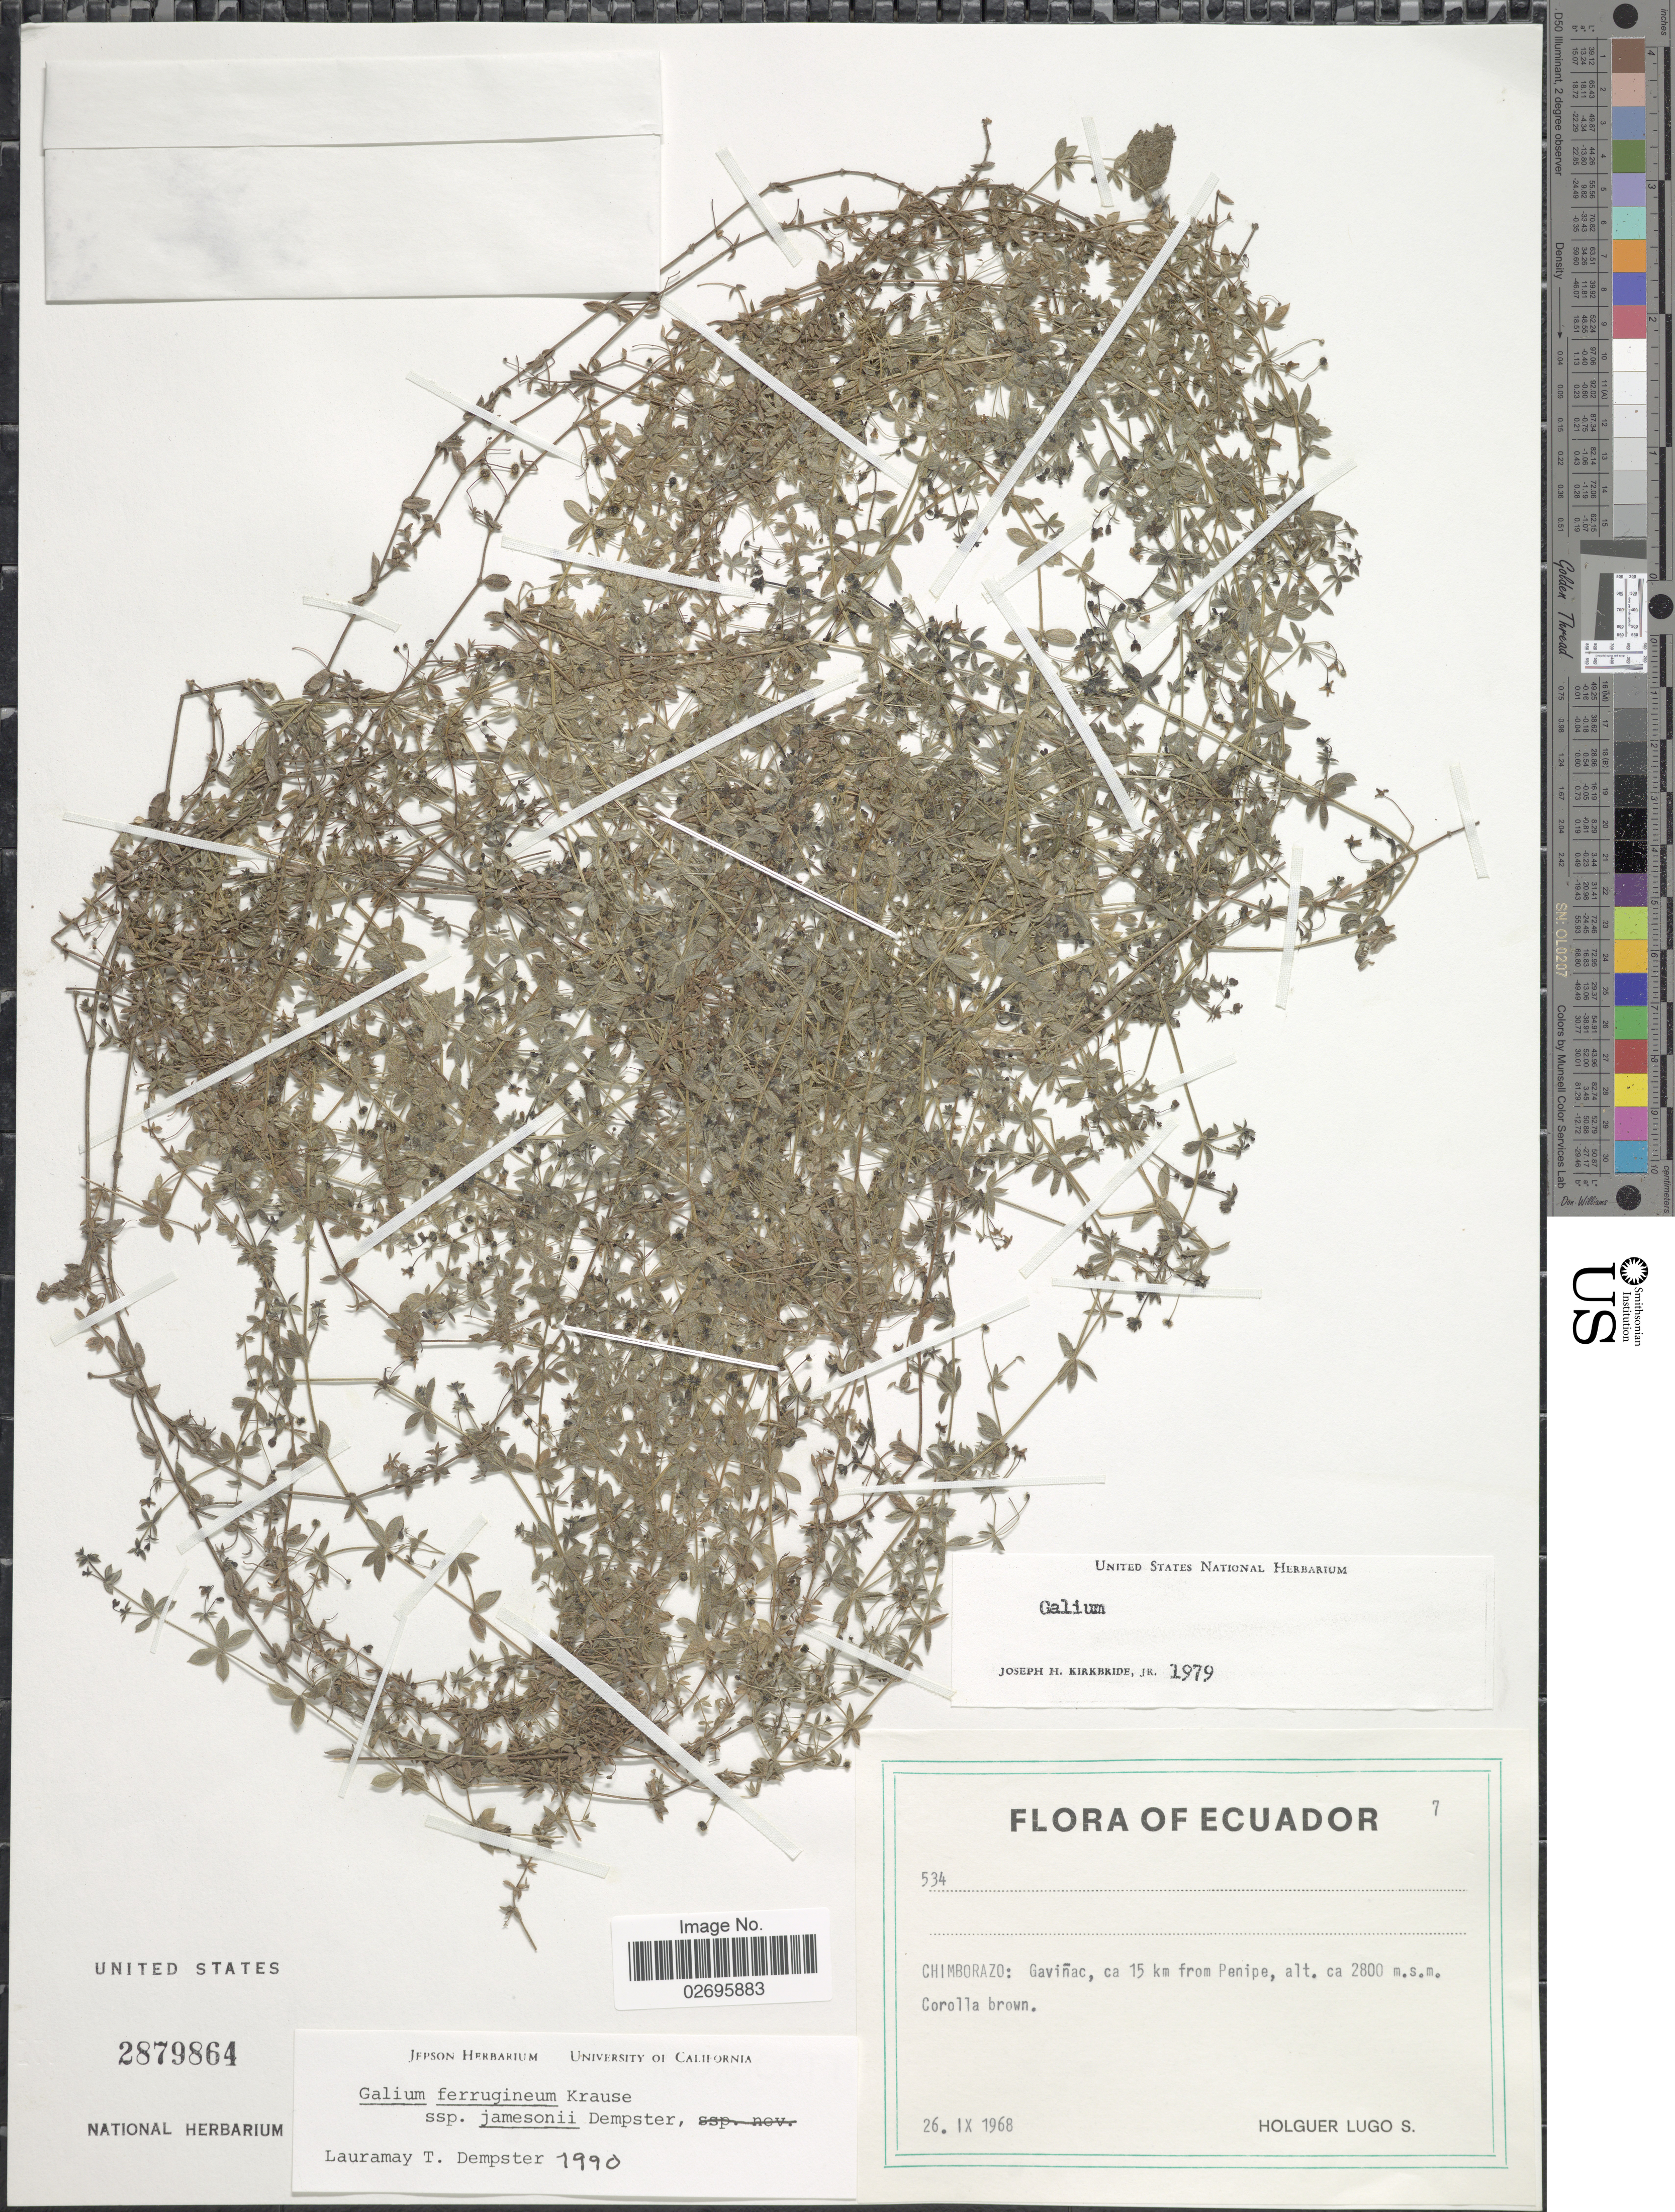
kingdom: Plantae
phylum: Tracheophyta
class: Magnoliopsida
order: Gentianales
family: Rubiaceae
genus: Galium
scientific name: Galium ferrugineum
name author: K. Krause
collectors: H. Lugo S.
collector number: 534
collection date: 1968-09-26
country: Ecuador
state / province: Chimborazo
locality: Gaviñac, ca 15 km from Penipe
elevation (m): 2800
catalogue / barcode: US 2879864